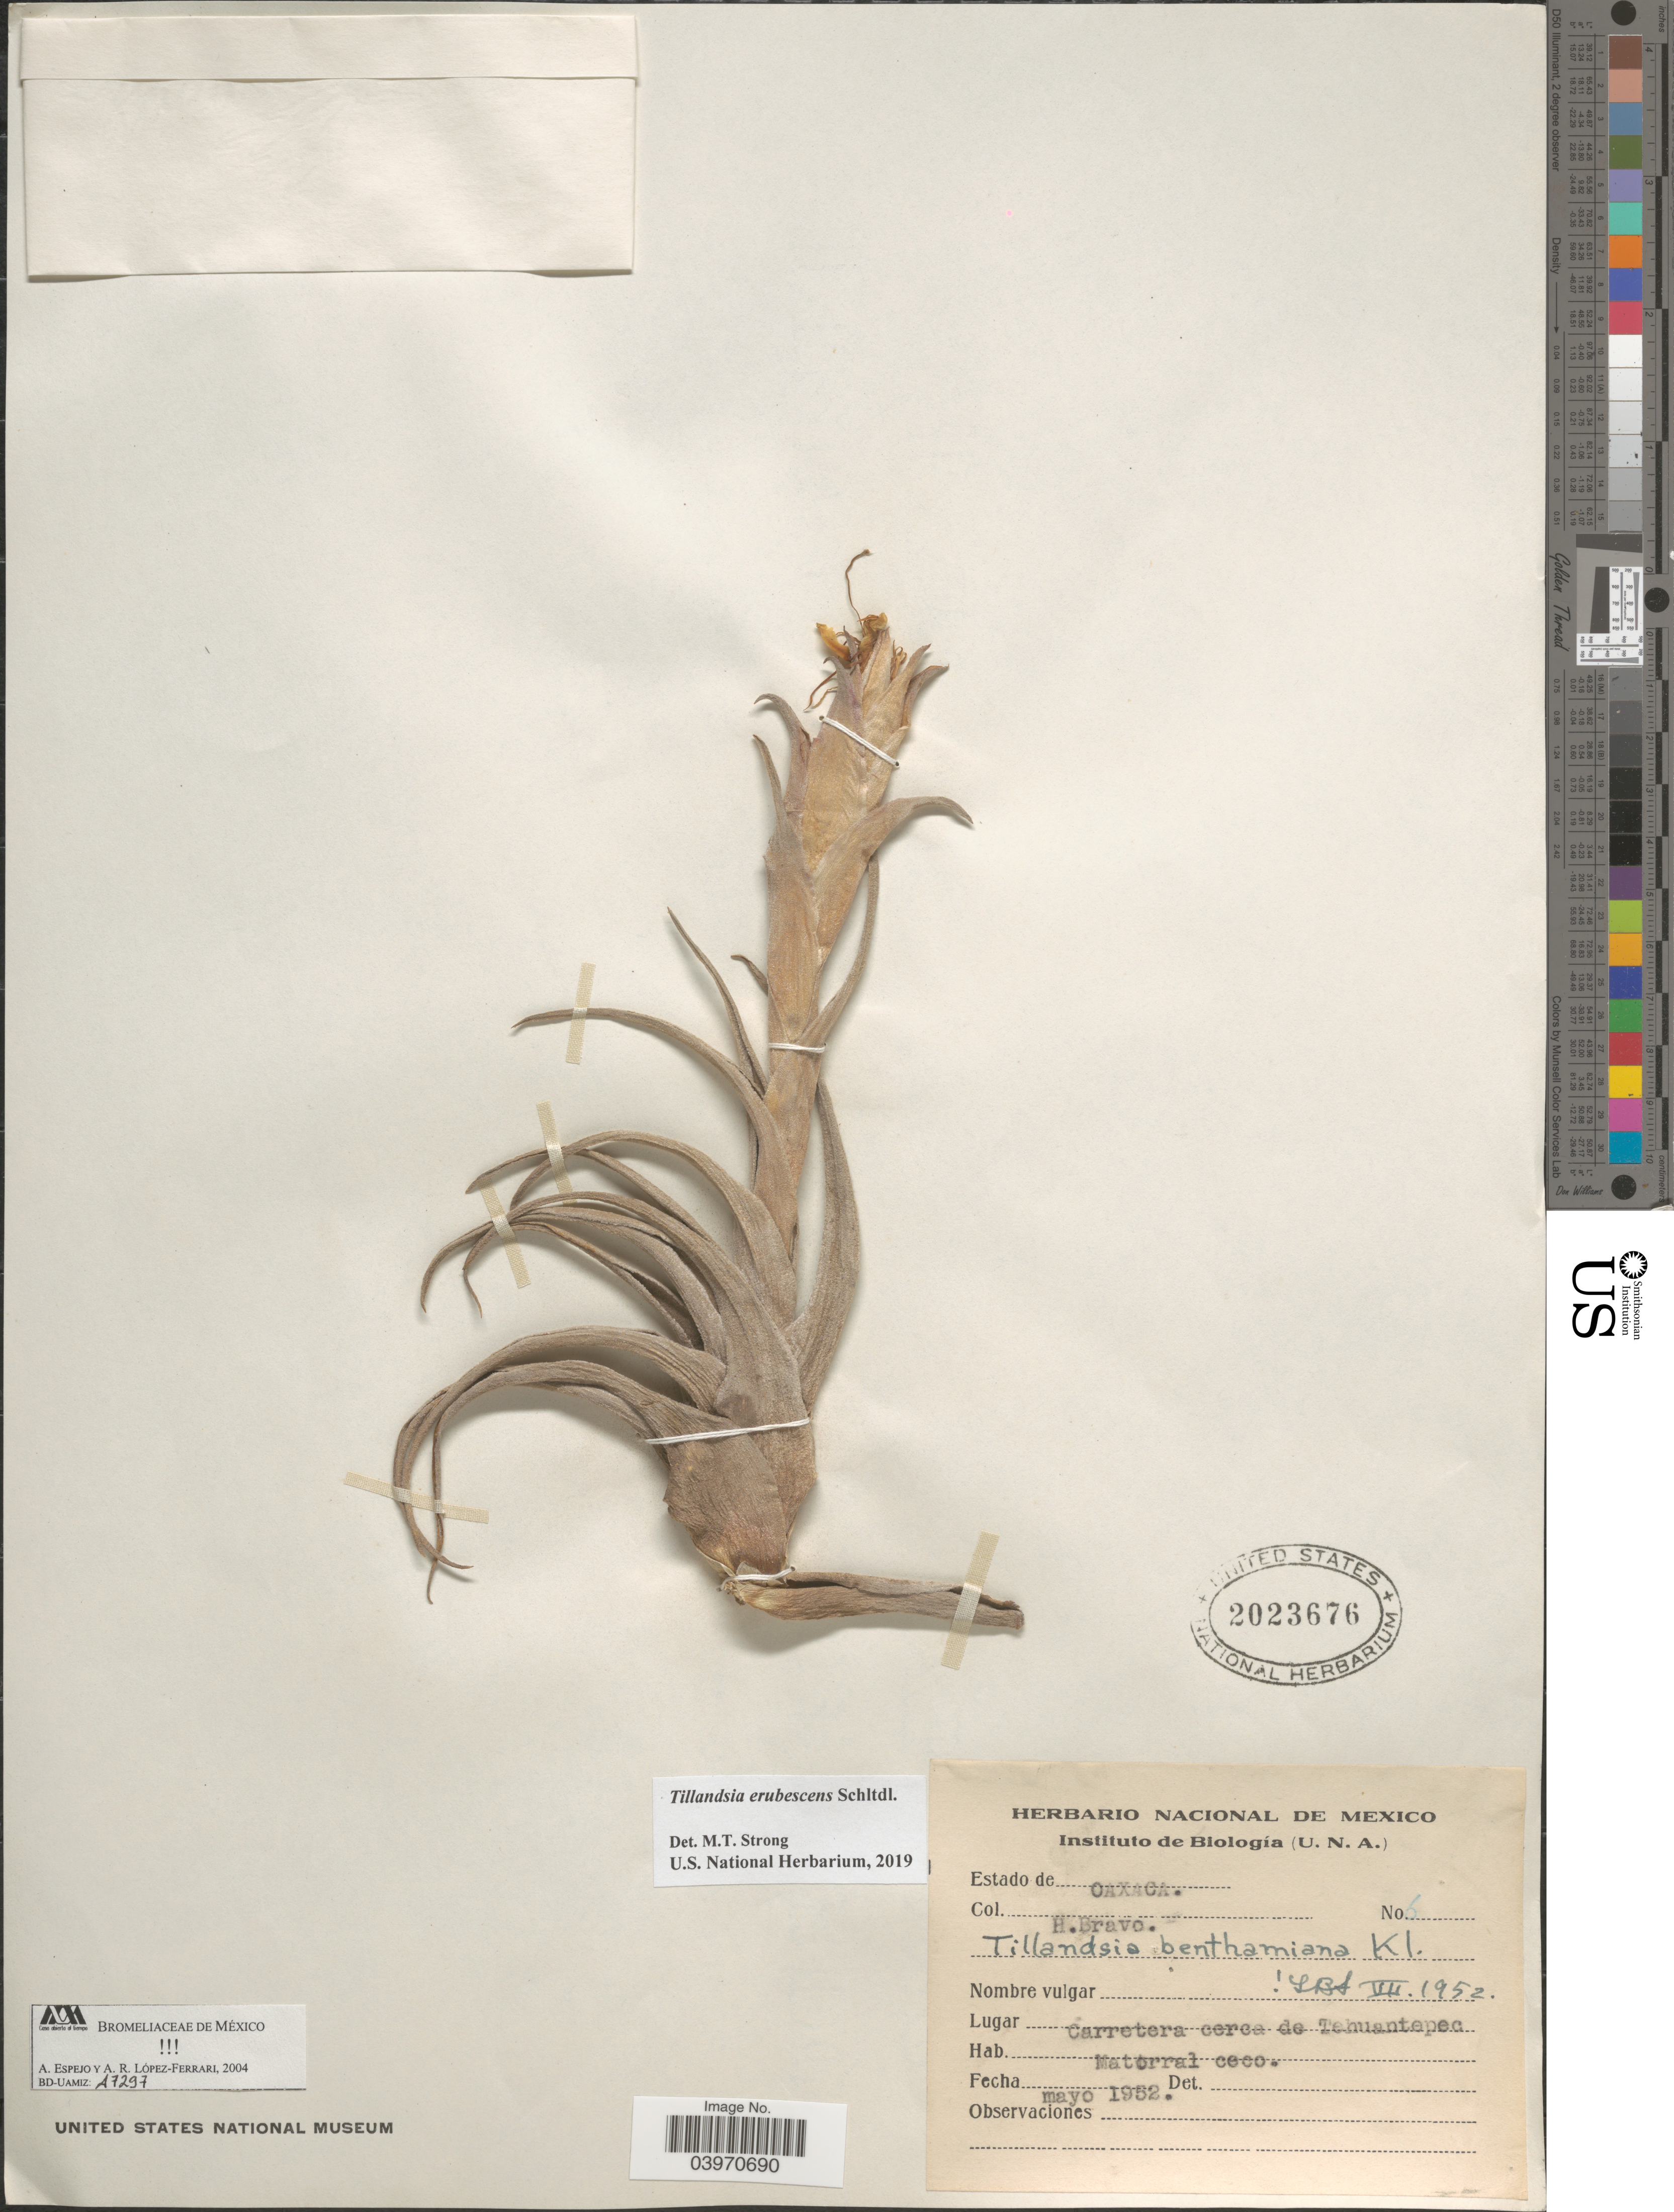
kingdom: Plantae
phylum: Tracheophyta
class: Liliopsida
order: Poales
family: Bromeliaceae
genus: Tillandsia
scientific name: Tillandsia erubescens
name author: Schltdl.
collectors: H. Bravo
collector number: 6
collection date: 1952-05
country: Mexico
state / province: Oaxaca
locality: Carretera cerca de Tehuantepec.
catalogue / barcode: US 2023676